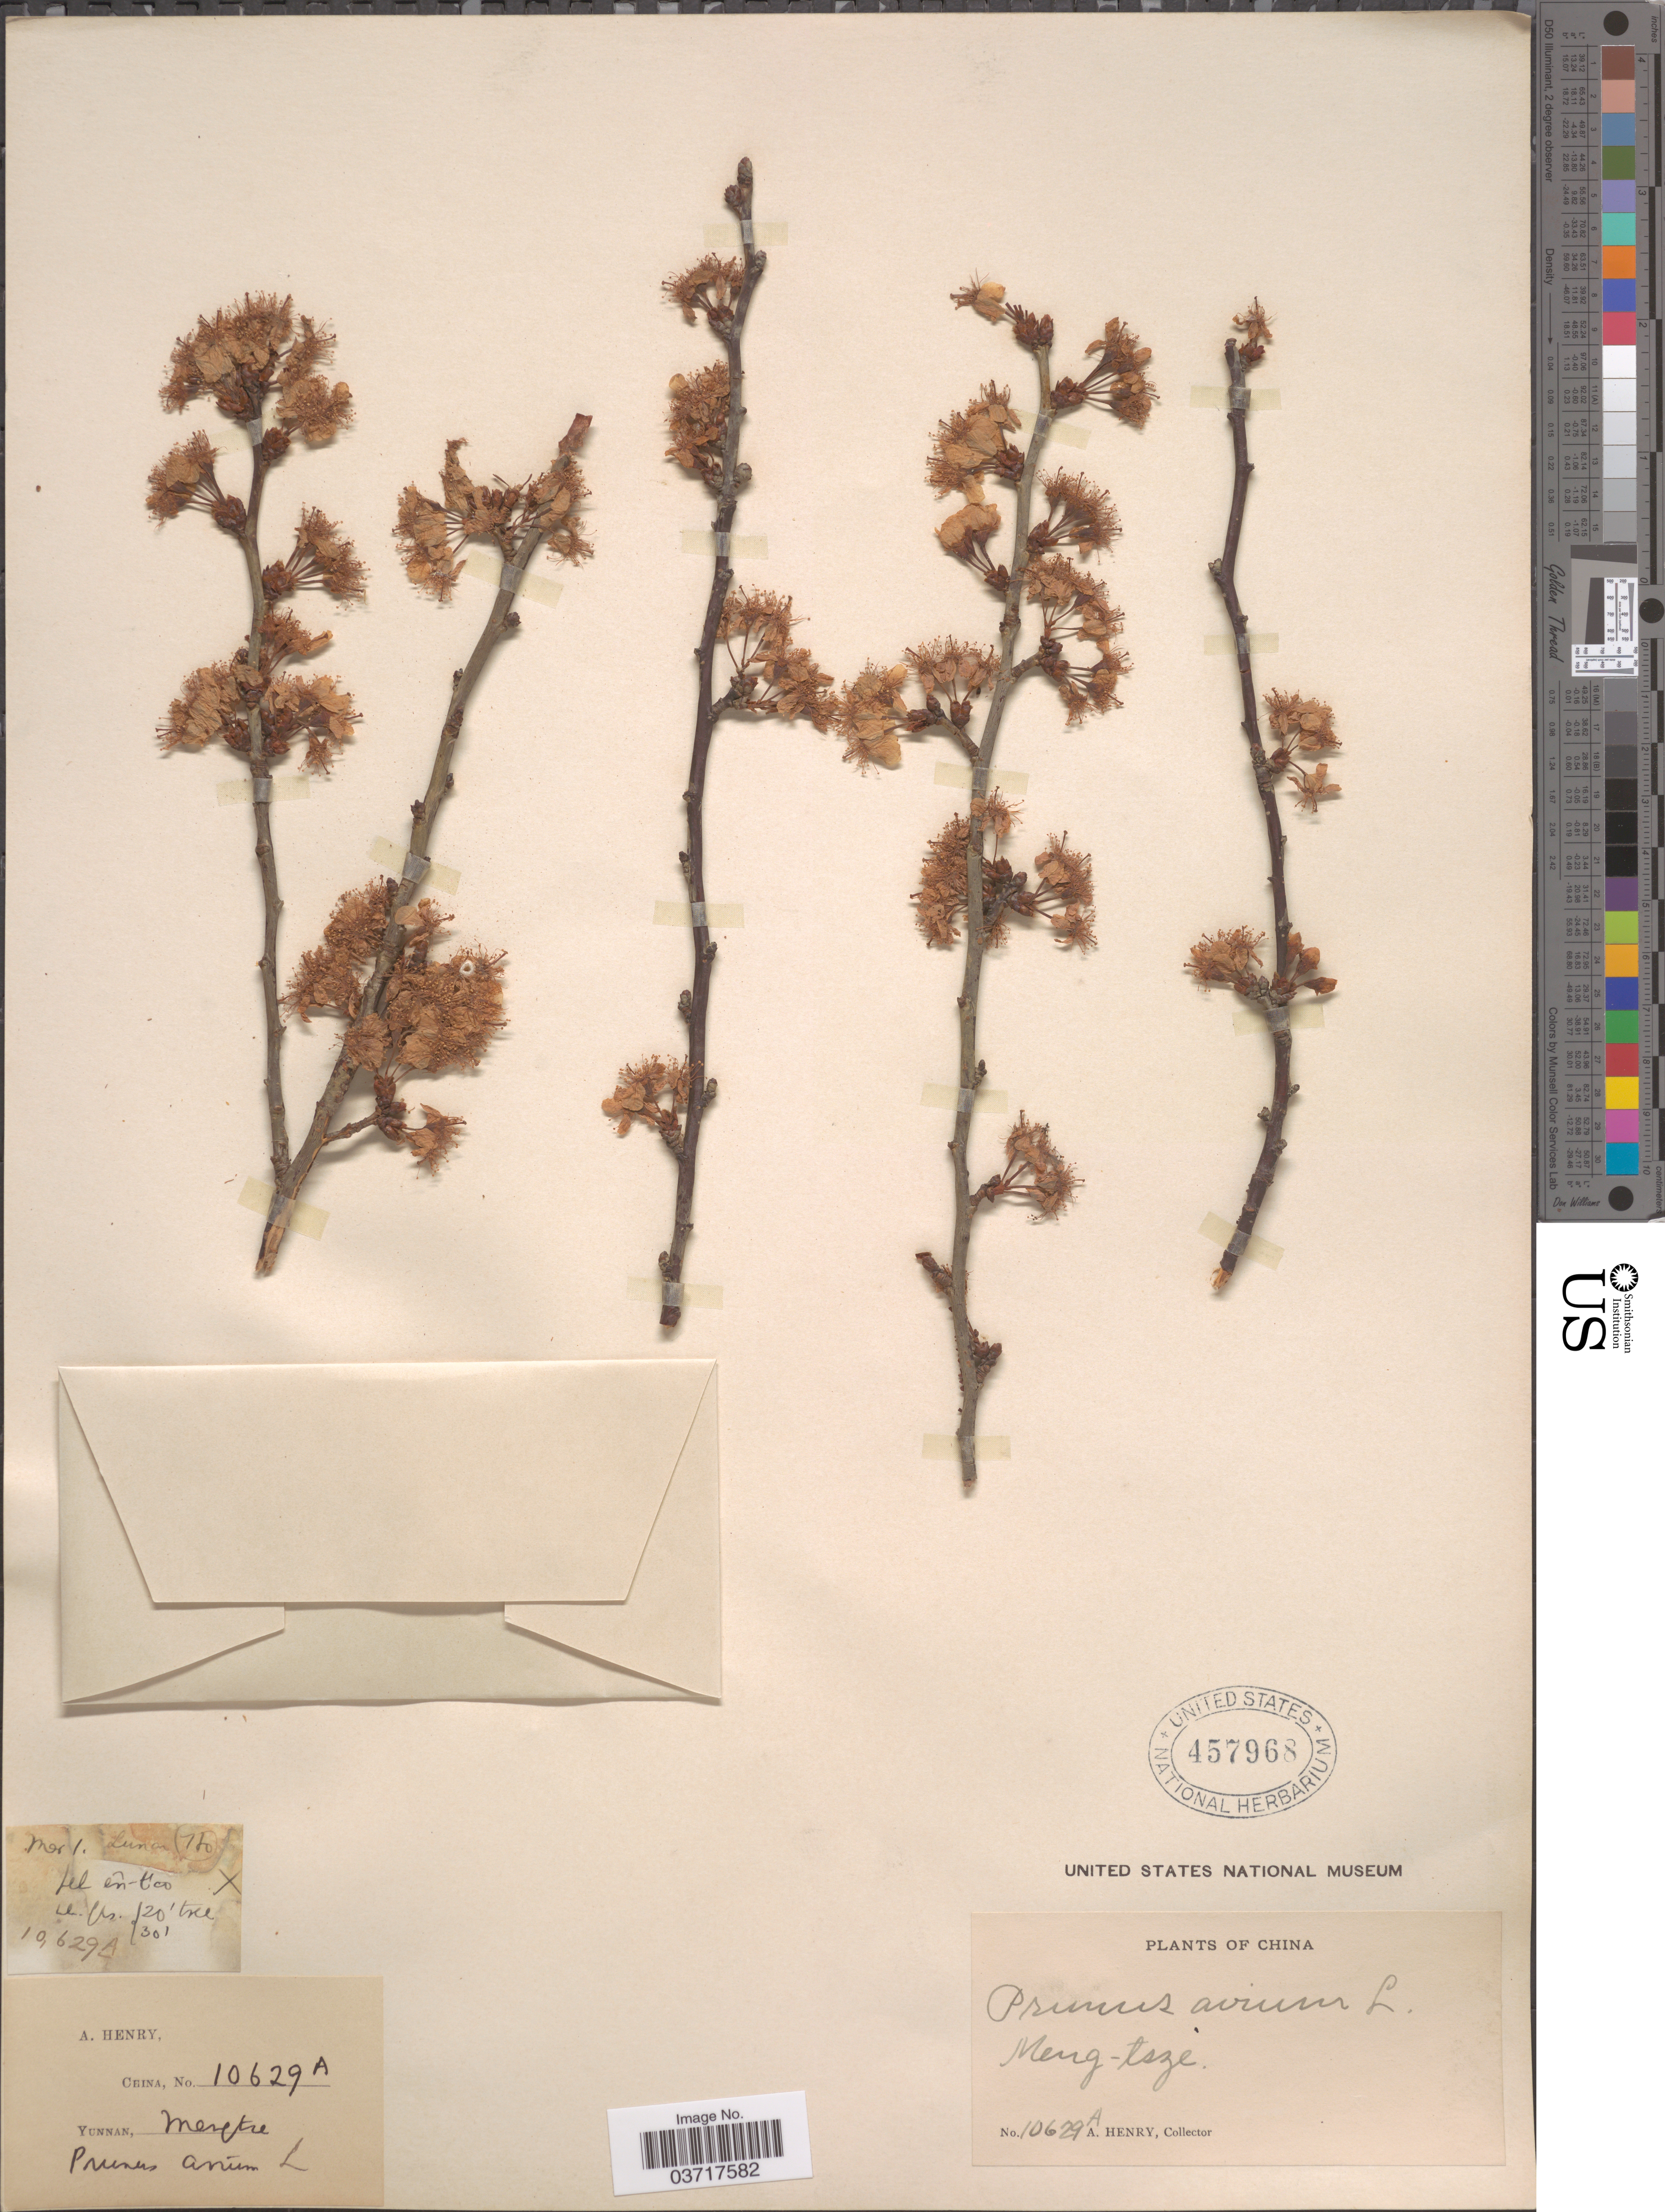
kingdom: Plantae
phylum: Tracheophyta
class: Magnoliopsida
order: Rosales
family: Rosaceae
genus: Prunus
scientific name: Prunus avium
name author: L.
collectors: A. Henry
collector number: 10629 A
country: China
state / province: Yunnan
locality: Meng-tsze.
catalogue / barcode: US 457968